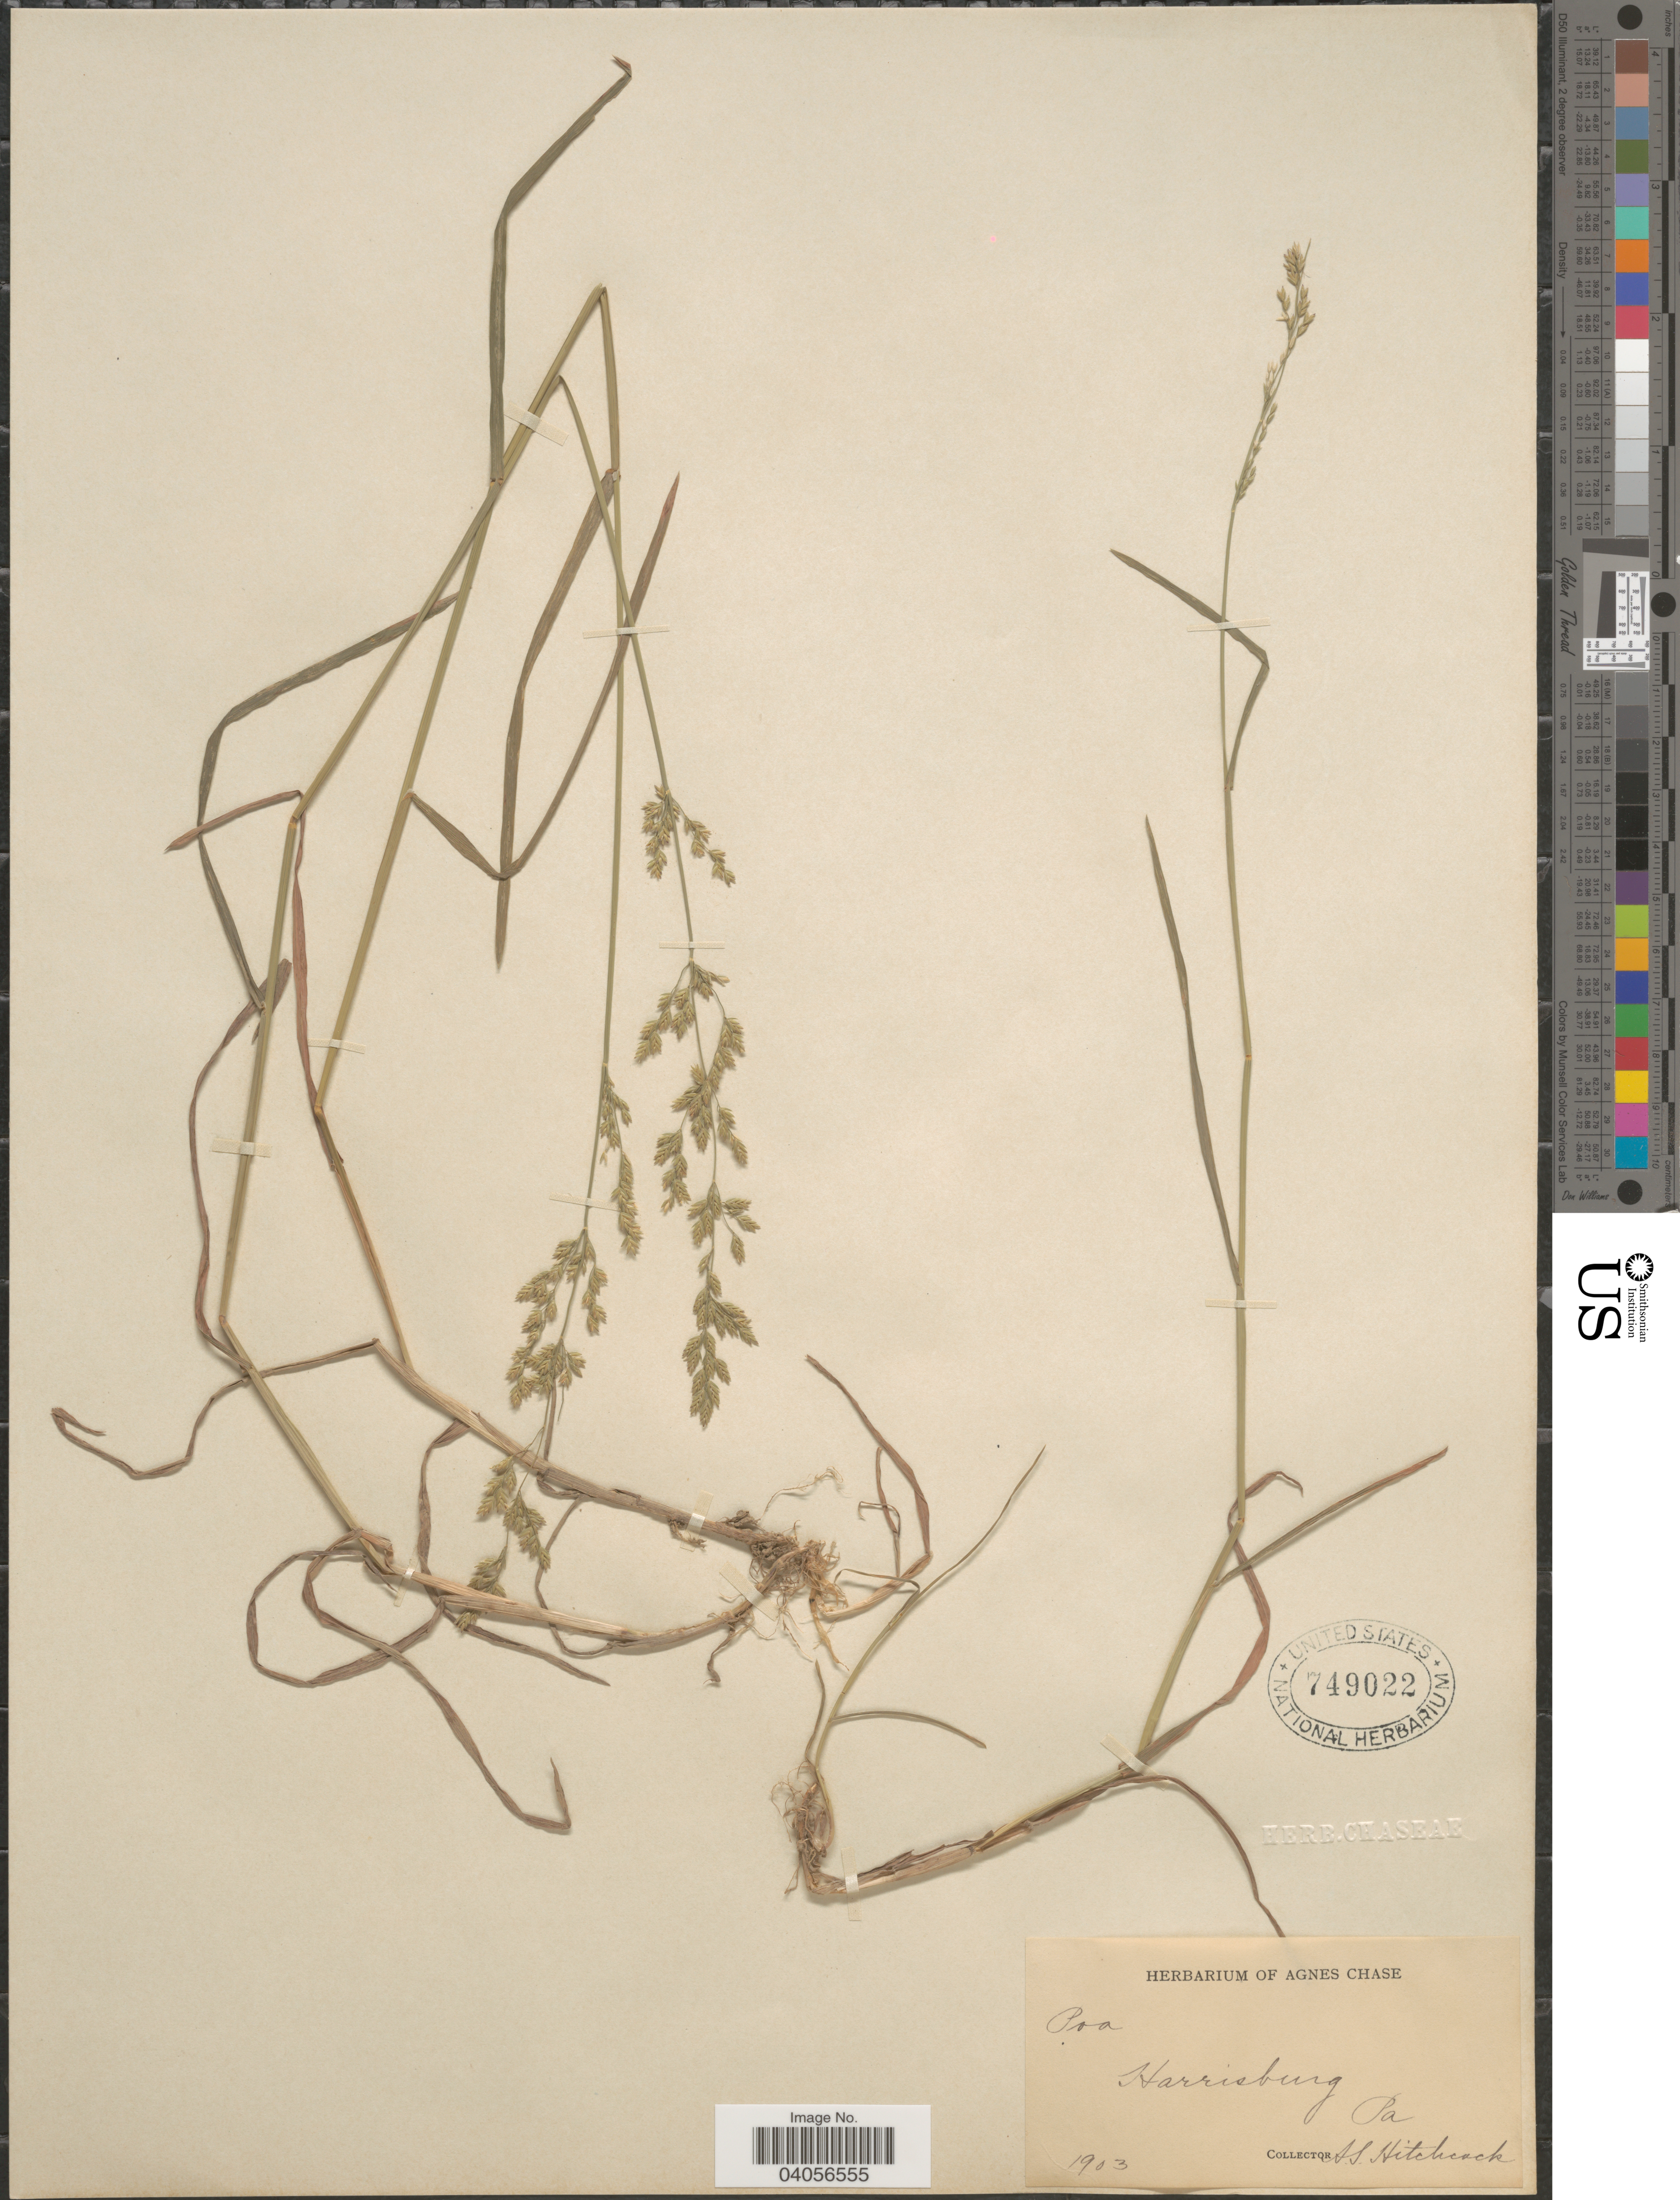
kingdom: Plantae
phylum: Tracheophyta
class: Liliopsida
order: Poales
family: Poaceae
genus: Poa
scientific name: Poa compressa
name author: L.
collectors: A. S. Hitchcock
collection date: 1903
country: United States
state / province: Pennsylvania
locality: Harrisburg.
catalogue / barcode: US 749022